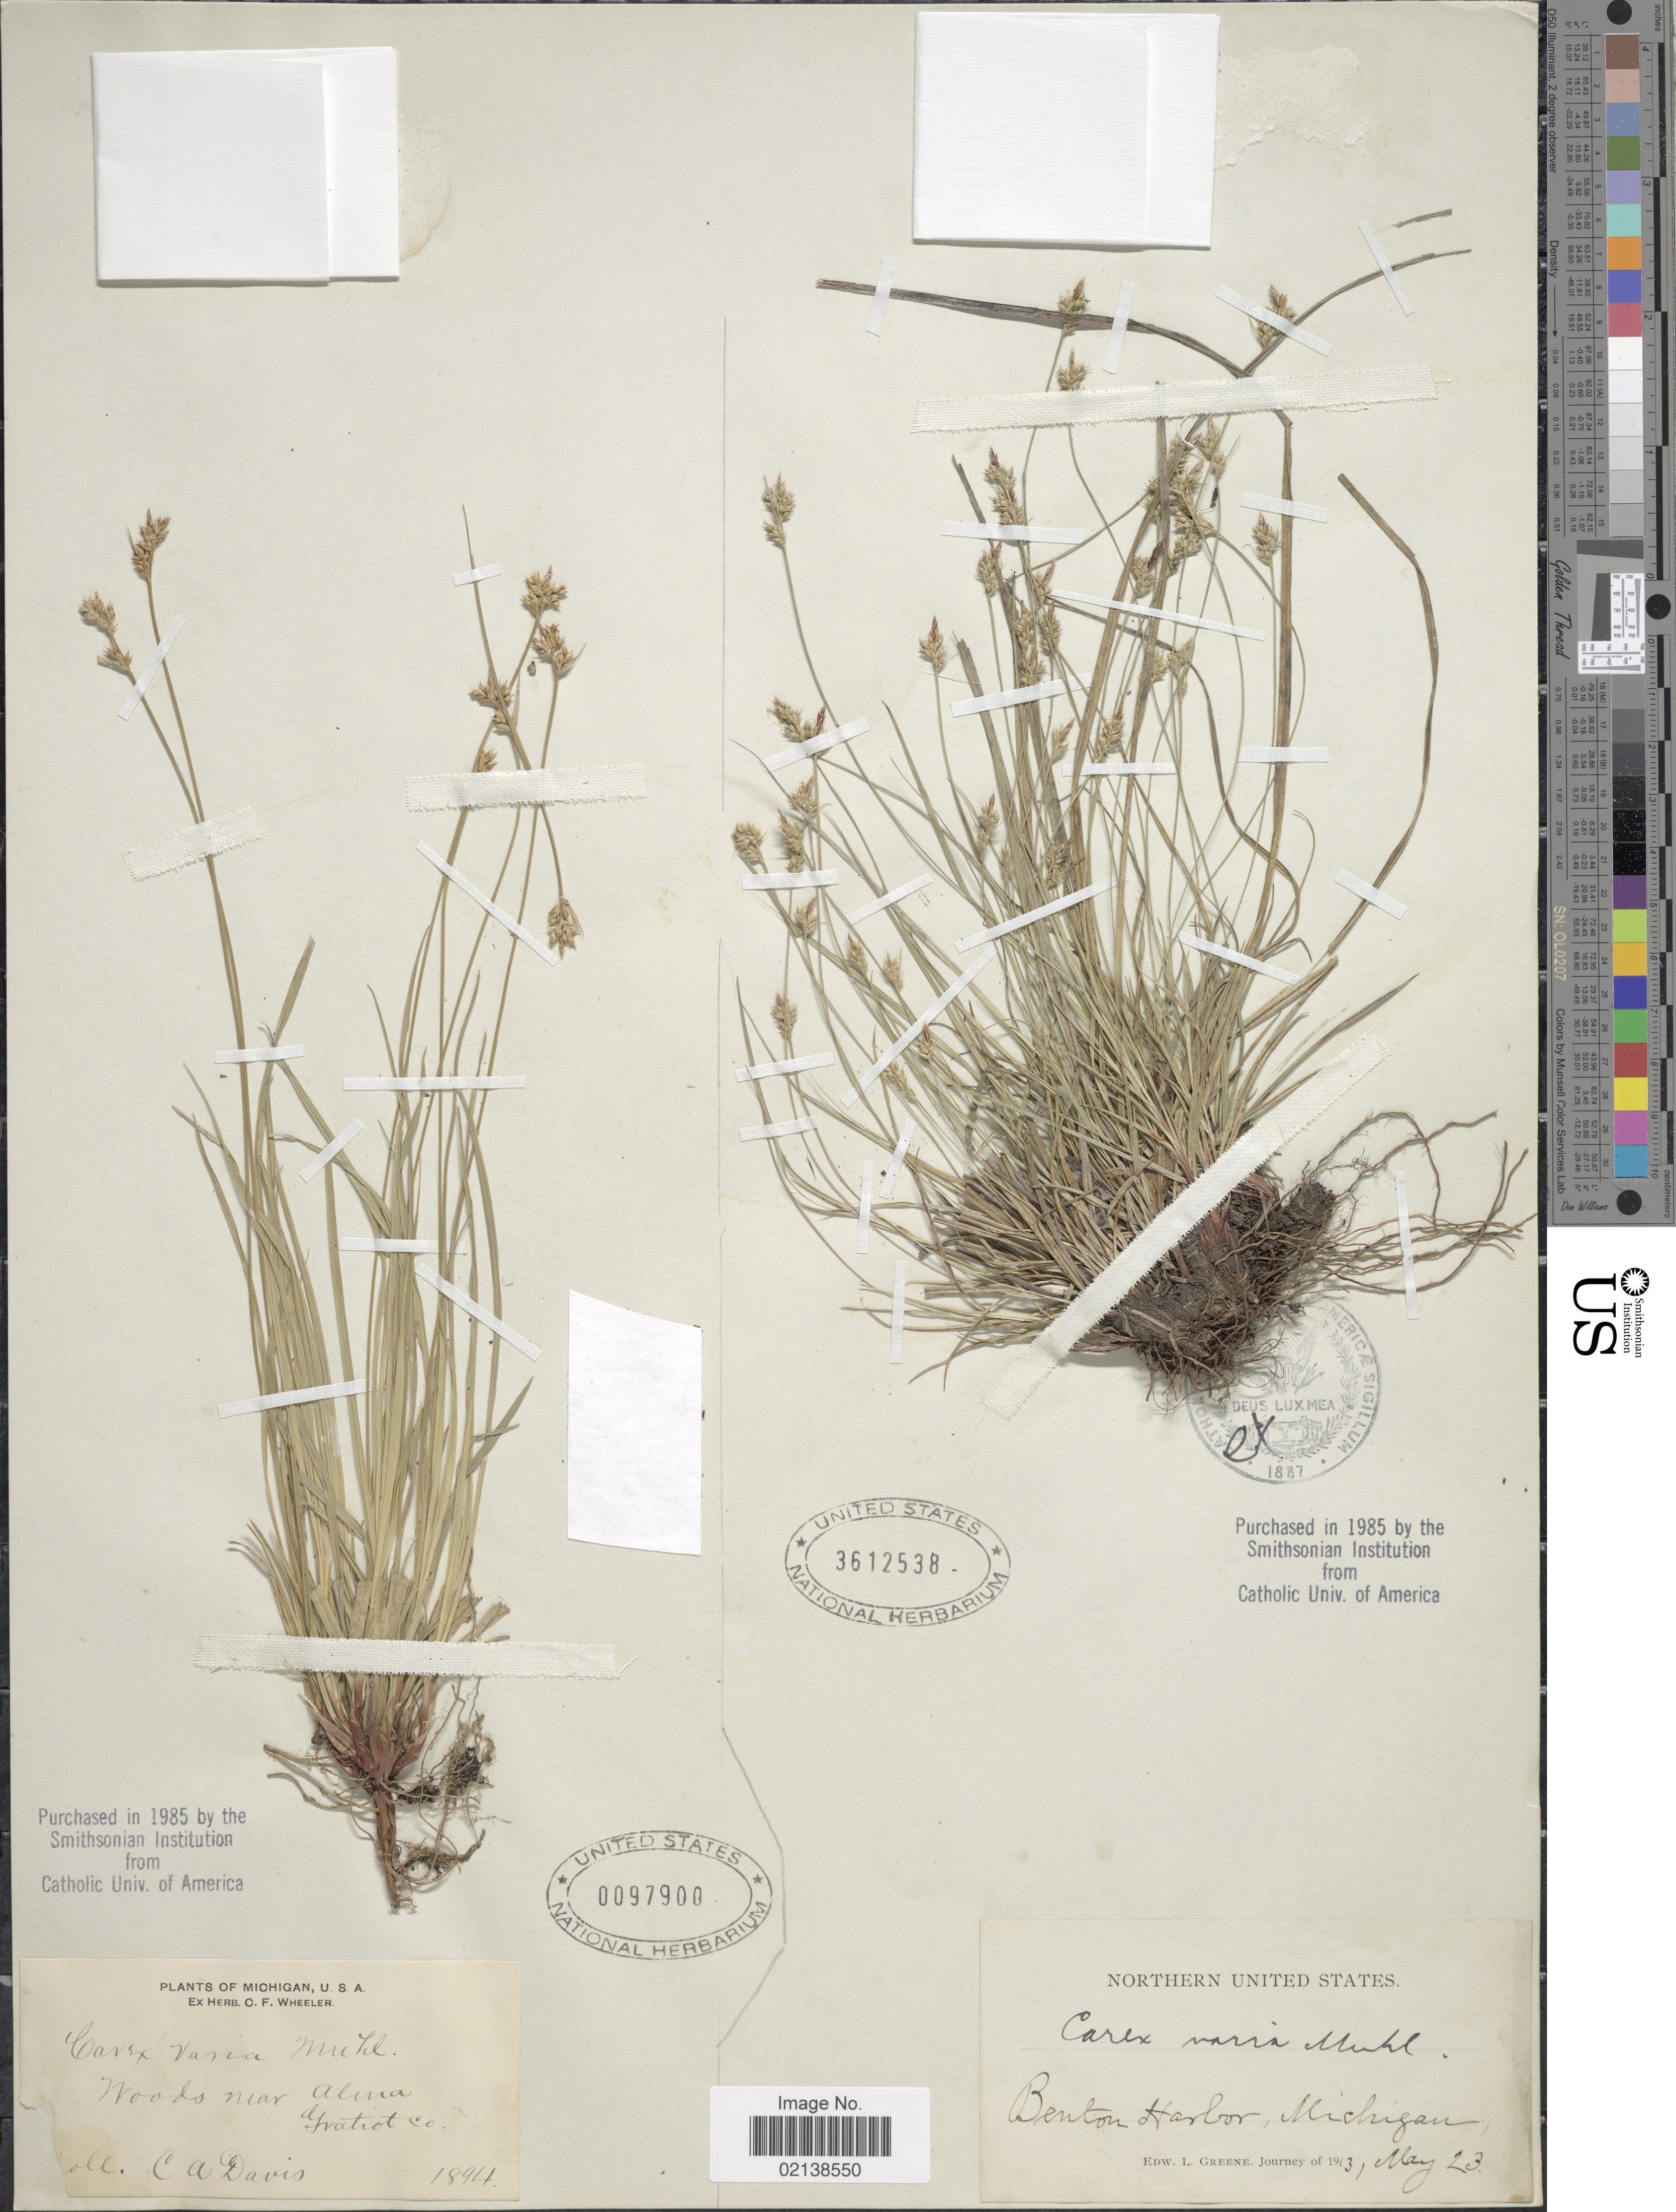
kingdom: Plantae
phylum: Tracheophyta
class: Liliopsida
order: Poales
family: Cyperaceae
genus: Carex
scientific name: Carex albicans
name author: Willd. ex Spreng.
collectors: E. L. Greene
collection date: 1931-05-23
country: United States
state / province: Michigan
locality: Northern United States, Benton Harbor, Michigan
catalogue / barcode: US 3612538-2